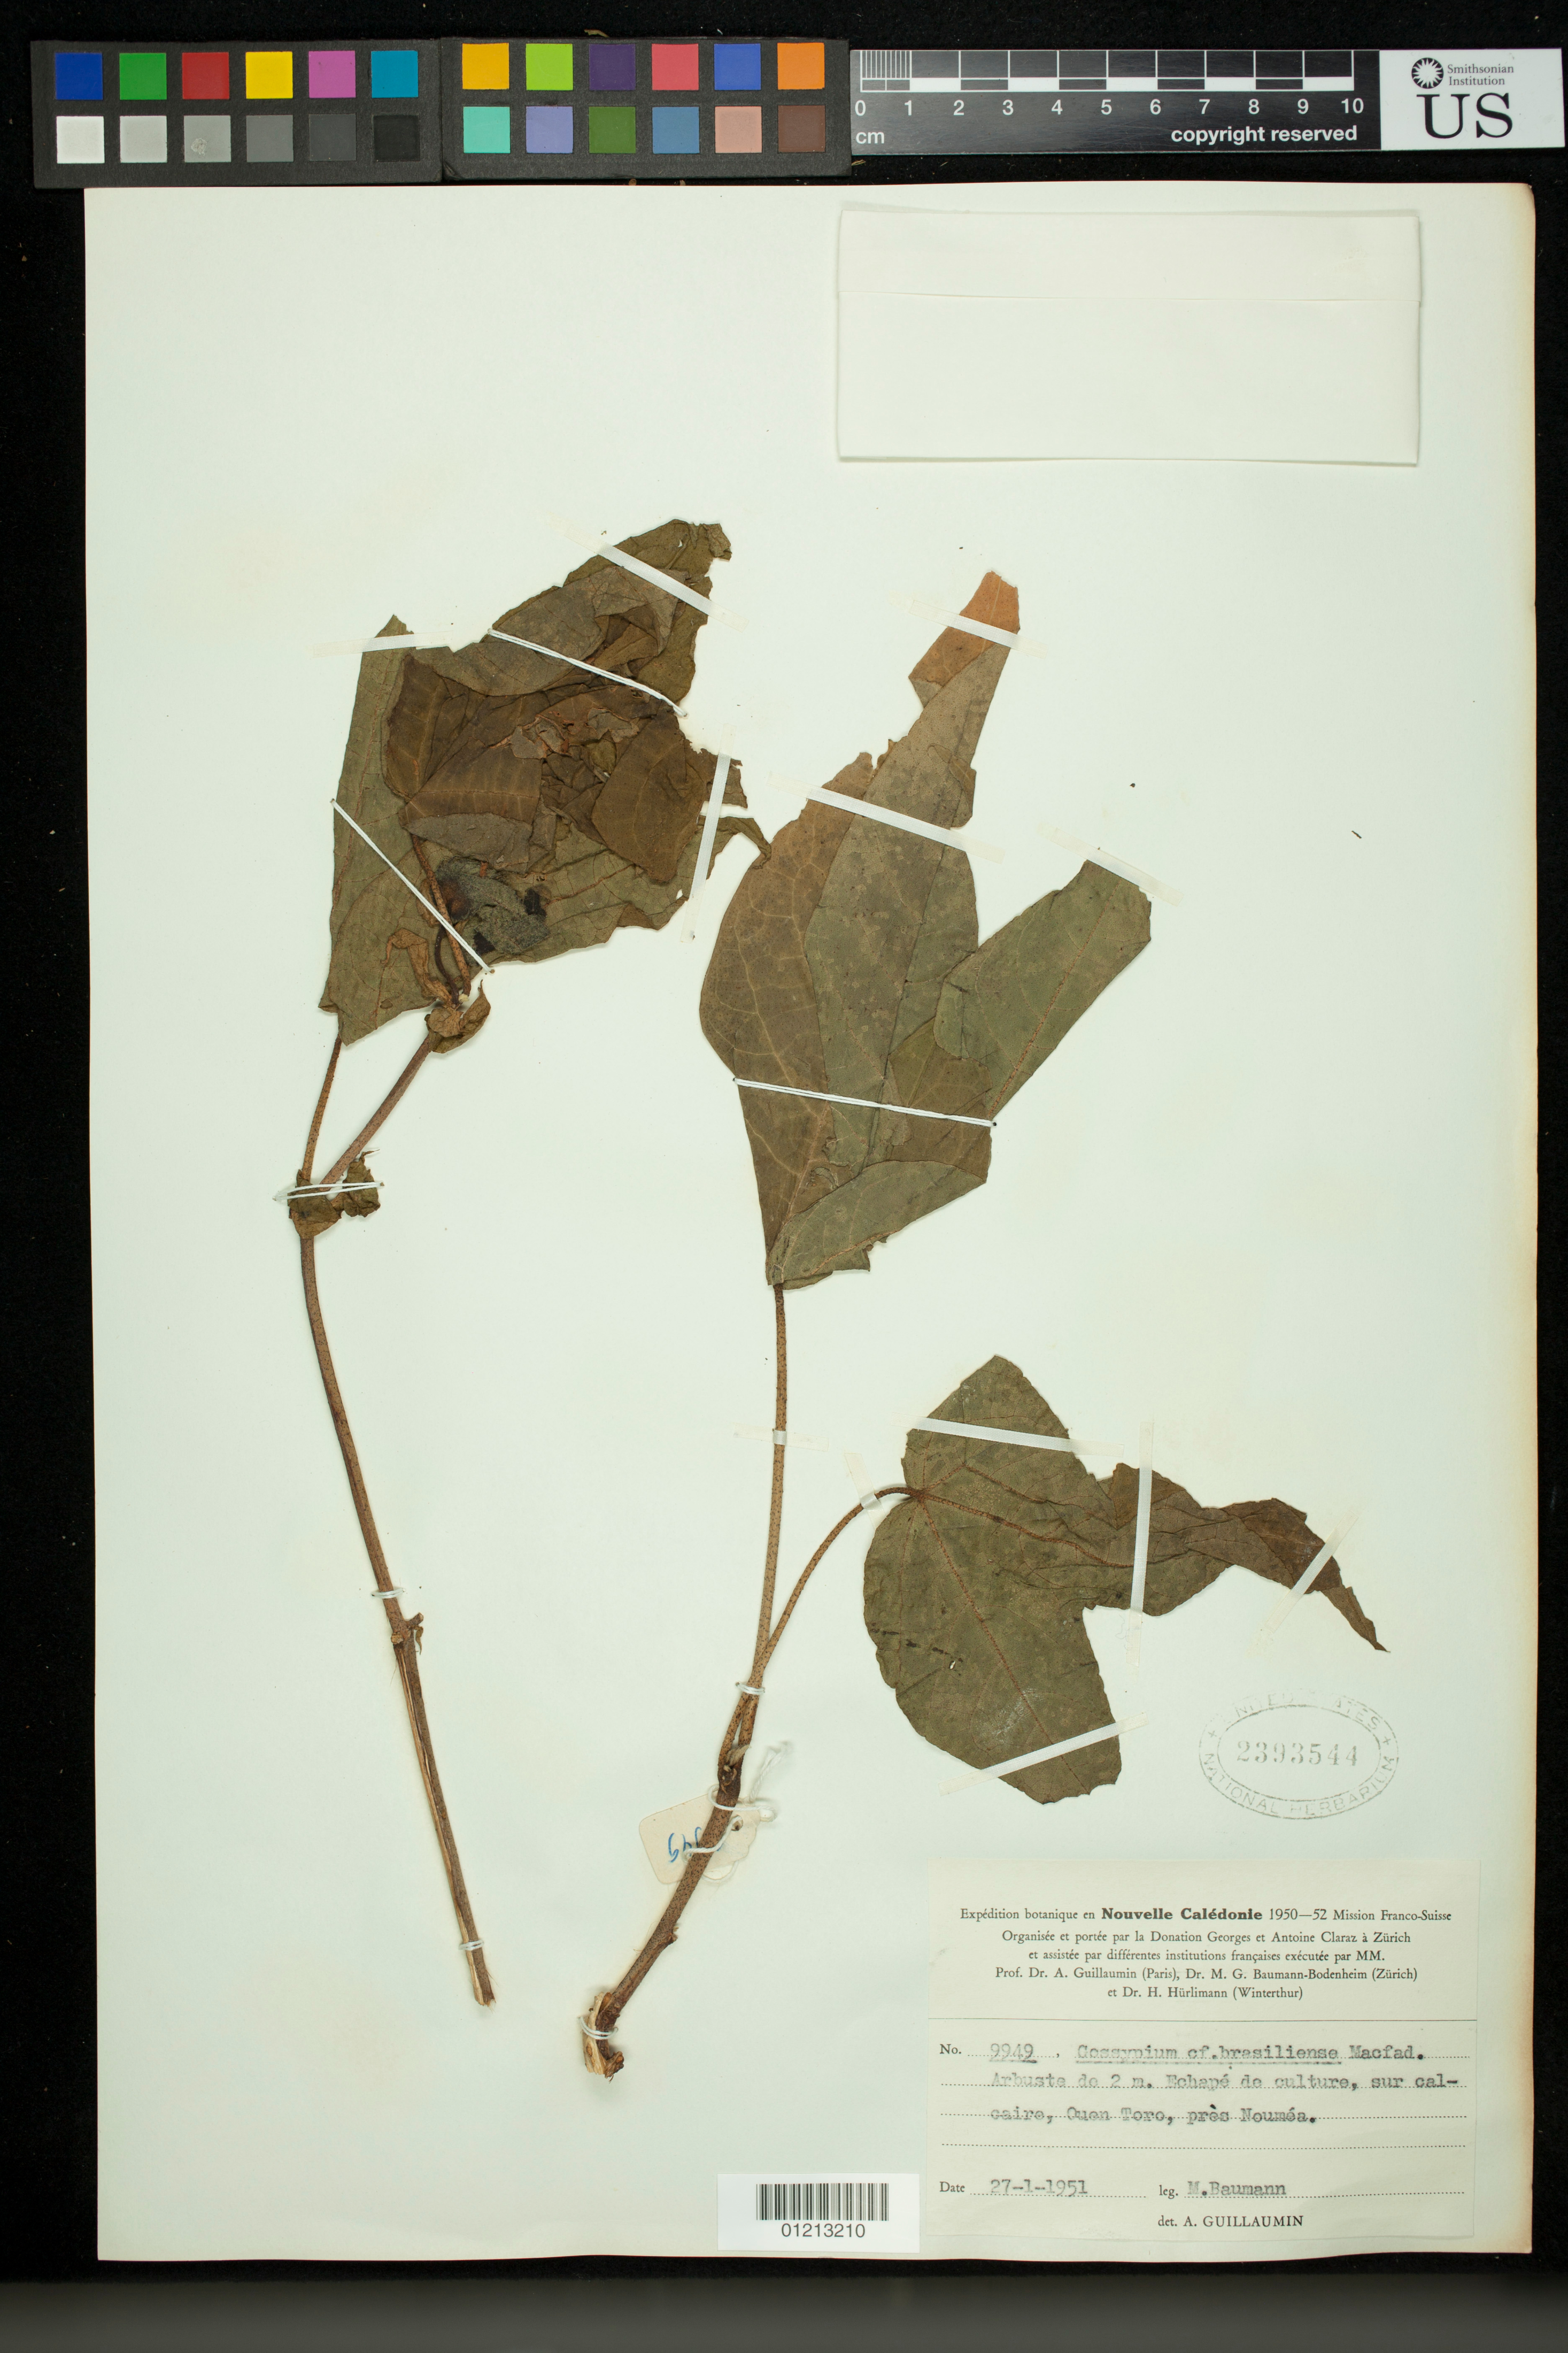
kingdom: Plantae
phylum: Tracheophyta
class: Magnoliopsida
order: Malvales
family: Malvaceae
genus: Gossypium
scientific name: Gossypium brasiliense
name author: Macfad.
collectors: M. Baumann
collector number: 9949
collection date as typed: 27 Jan 1951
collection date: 1951-01-27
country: New Caledonia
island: New Caledonia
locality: Ouen Toro, près Nouméa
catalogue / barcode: US 2393544